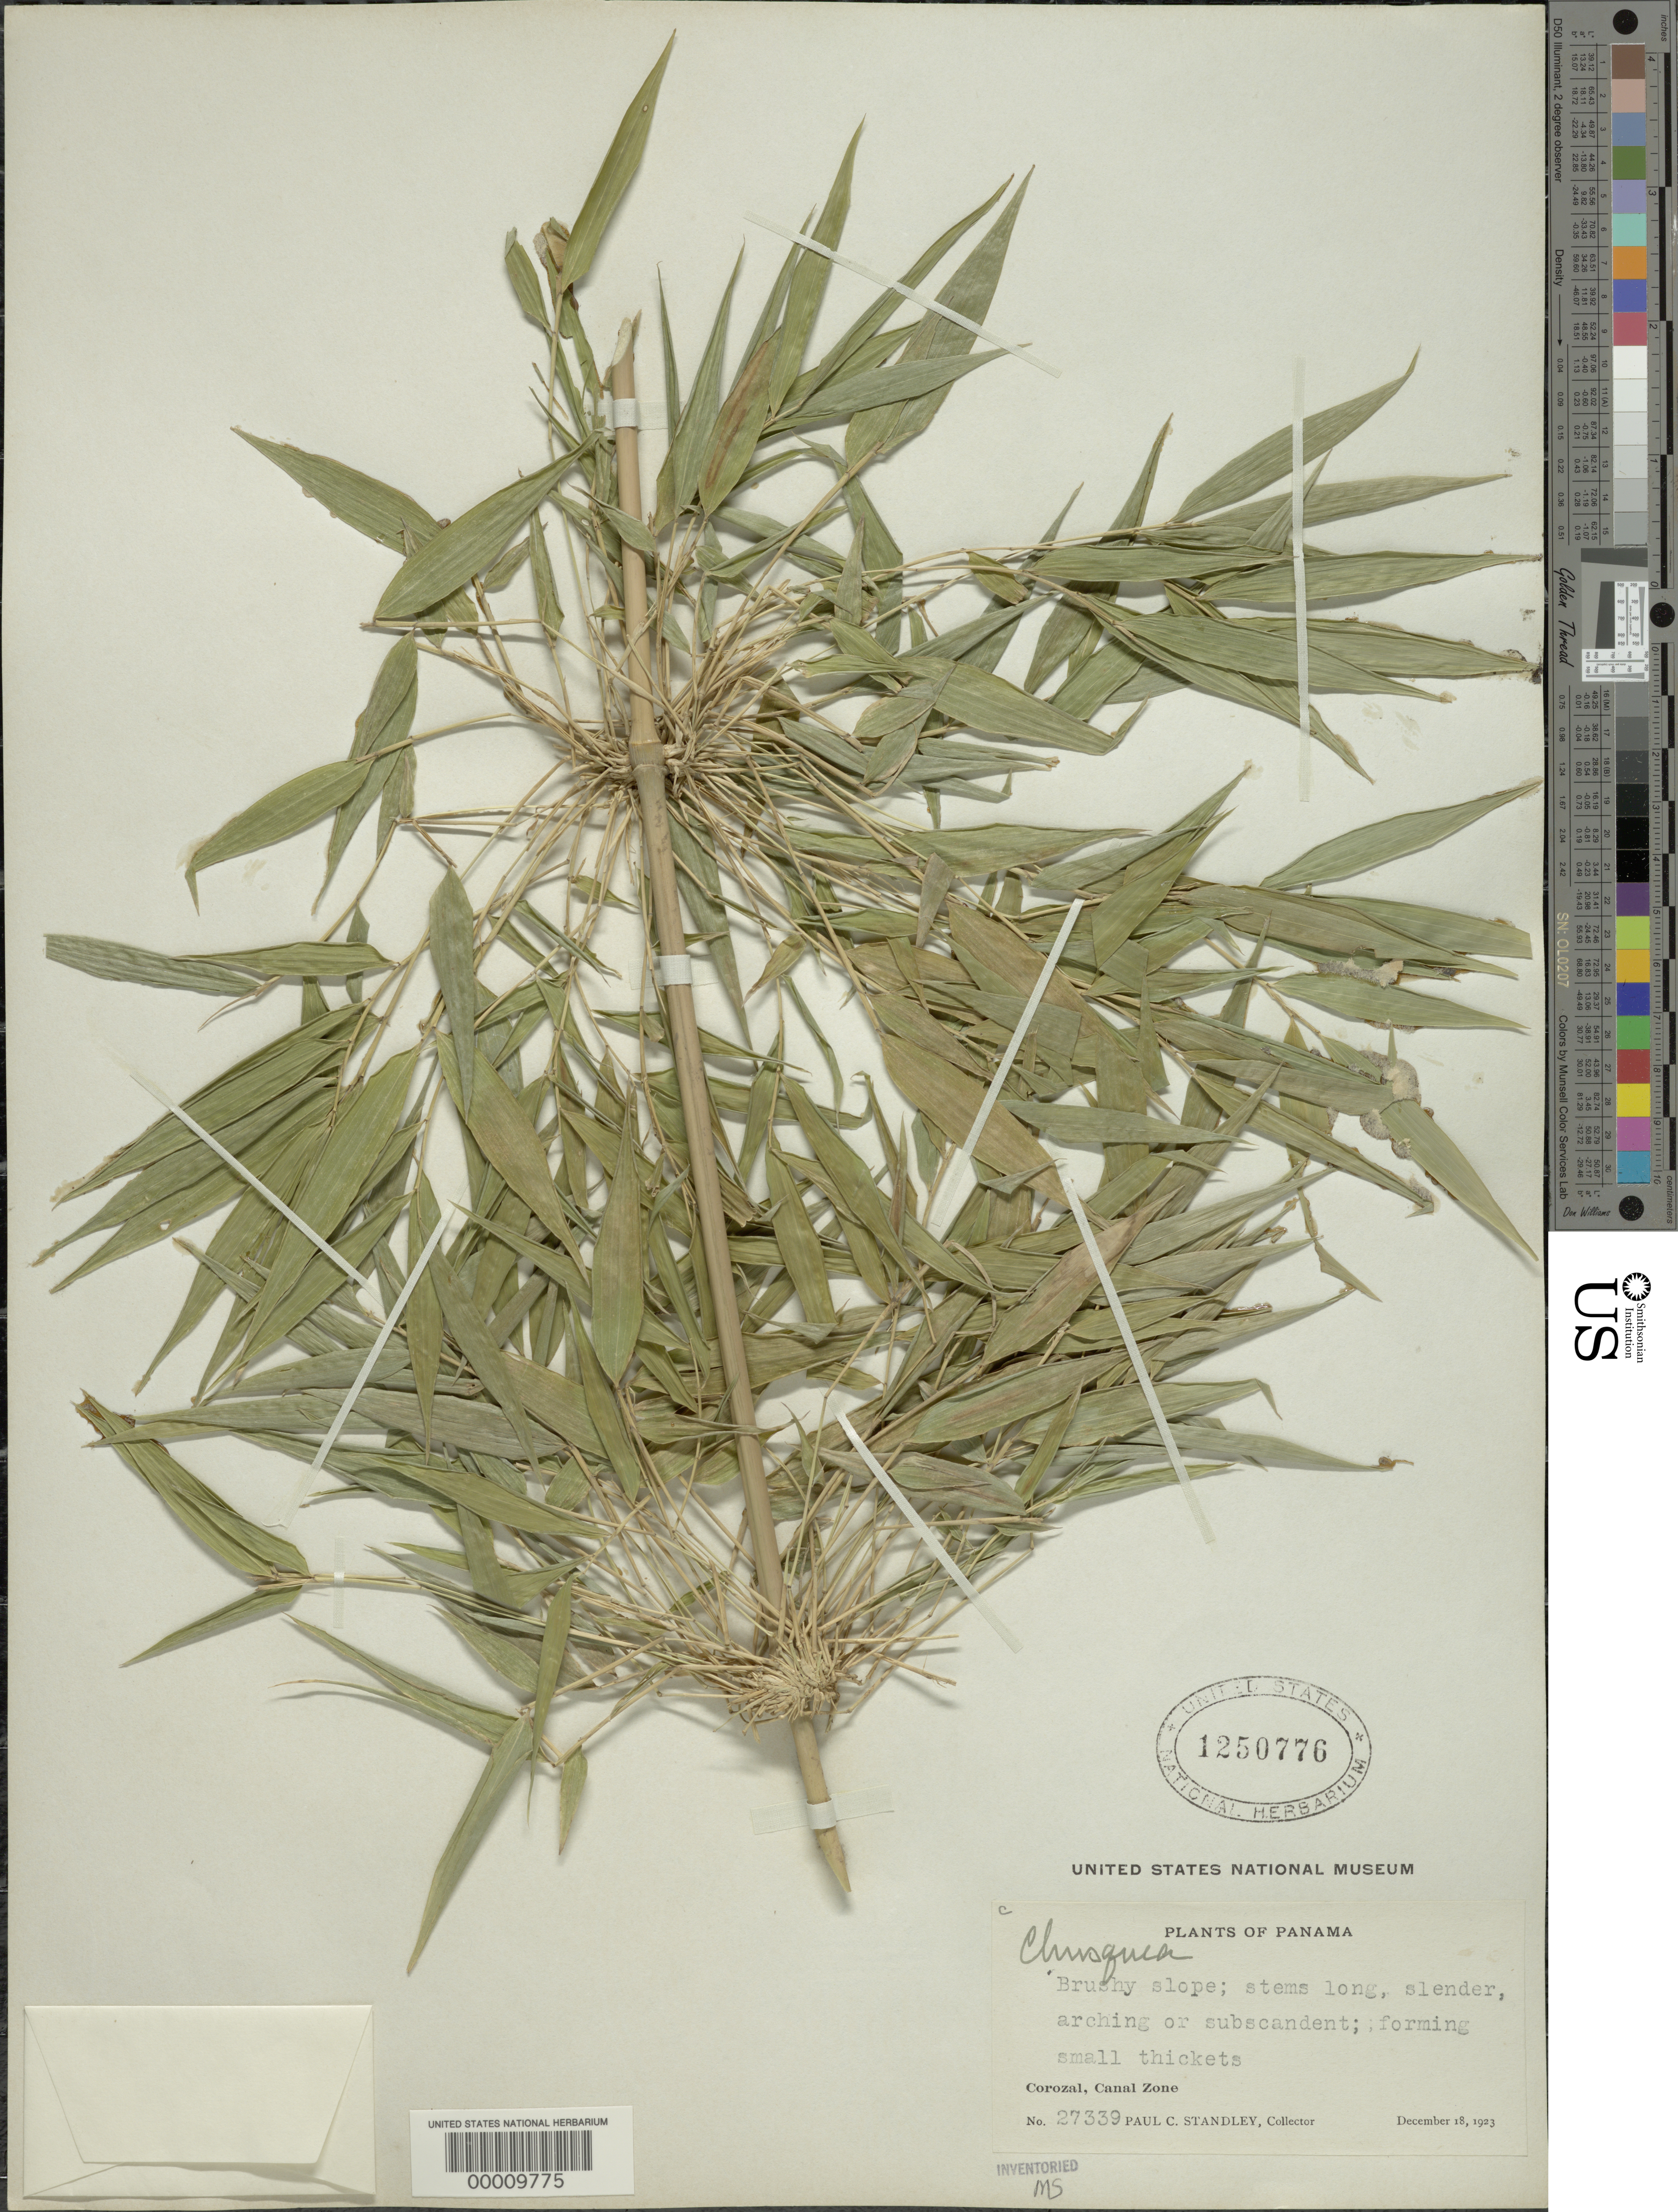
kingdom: Plantae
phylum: Tracheophyta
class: Liliopsida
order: Poales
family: Poaceae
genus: Chusquea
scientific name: Chusquea simpliciflora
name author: Munro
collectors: P. C. Standley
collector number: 27339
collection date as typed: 18 Dec 1923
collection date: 1923-12-18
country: Panama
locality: Corozal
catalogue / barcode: US 1250776